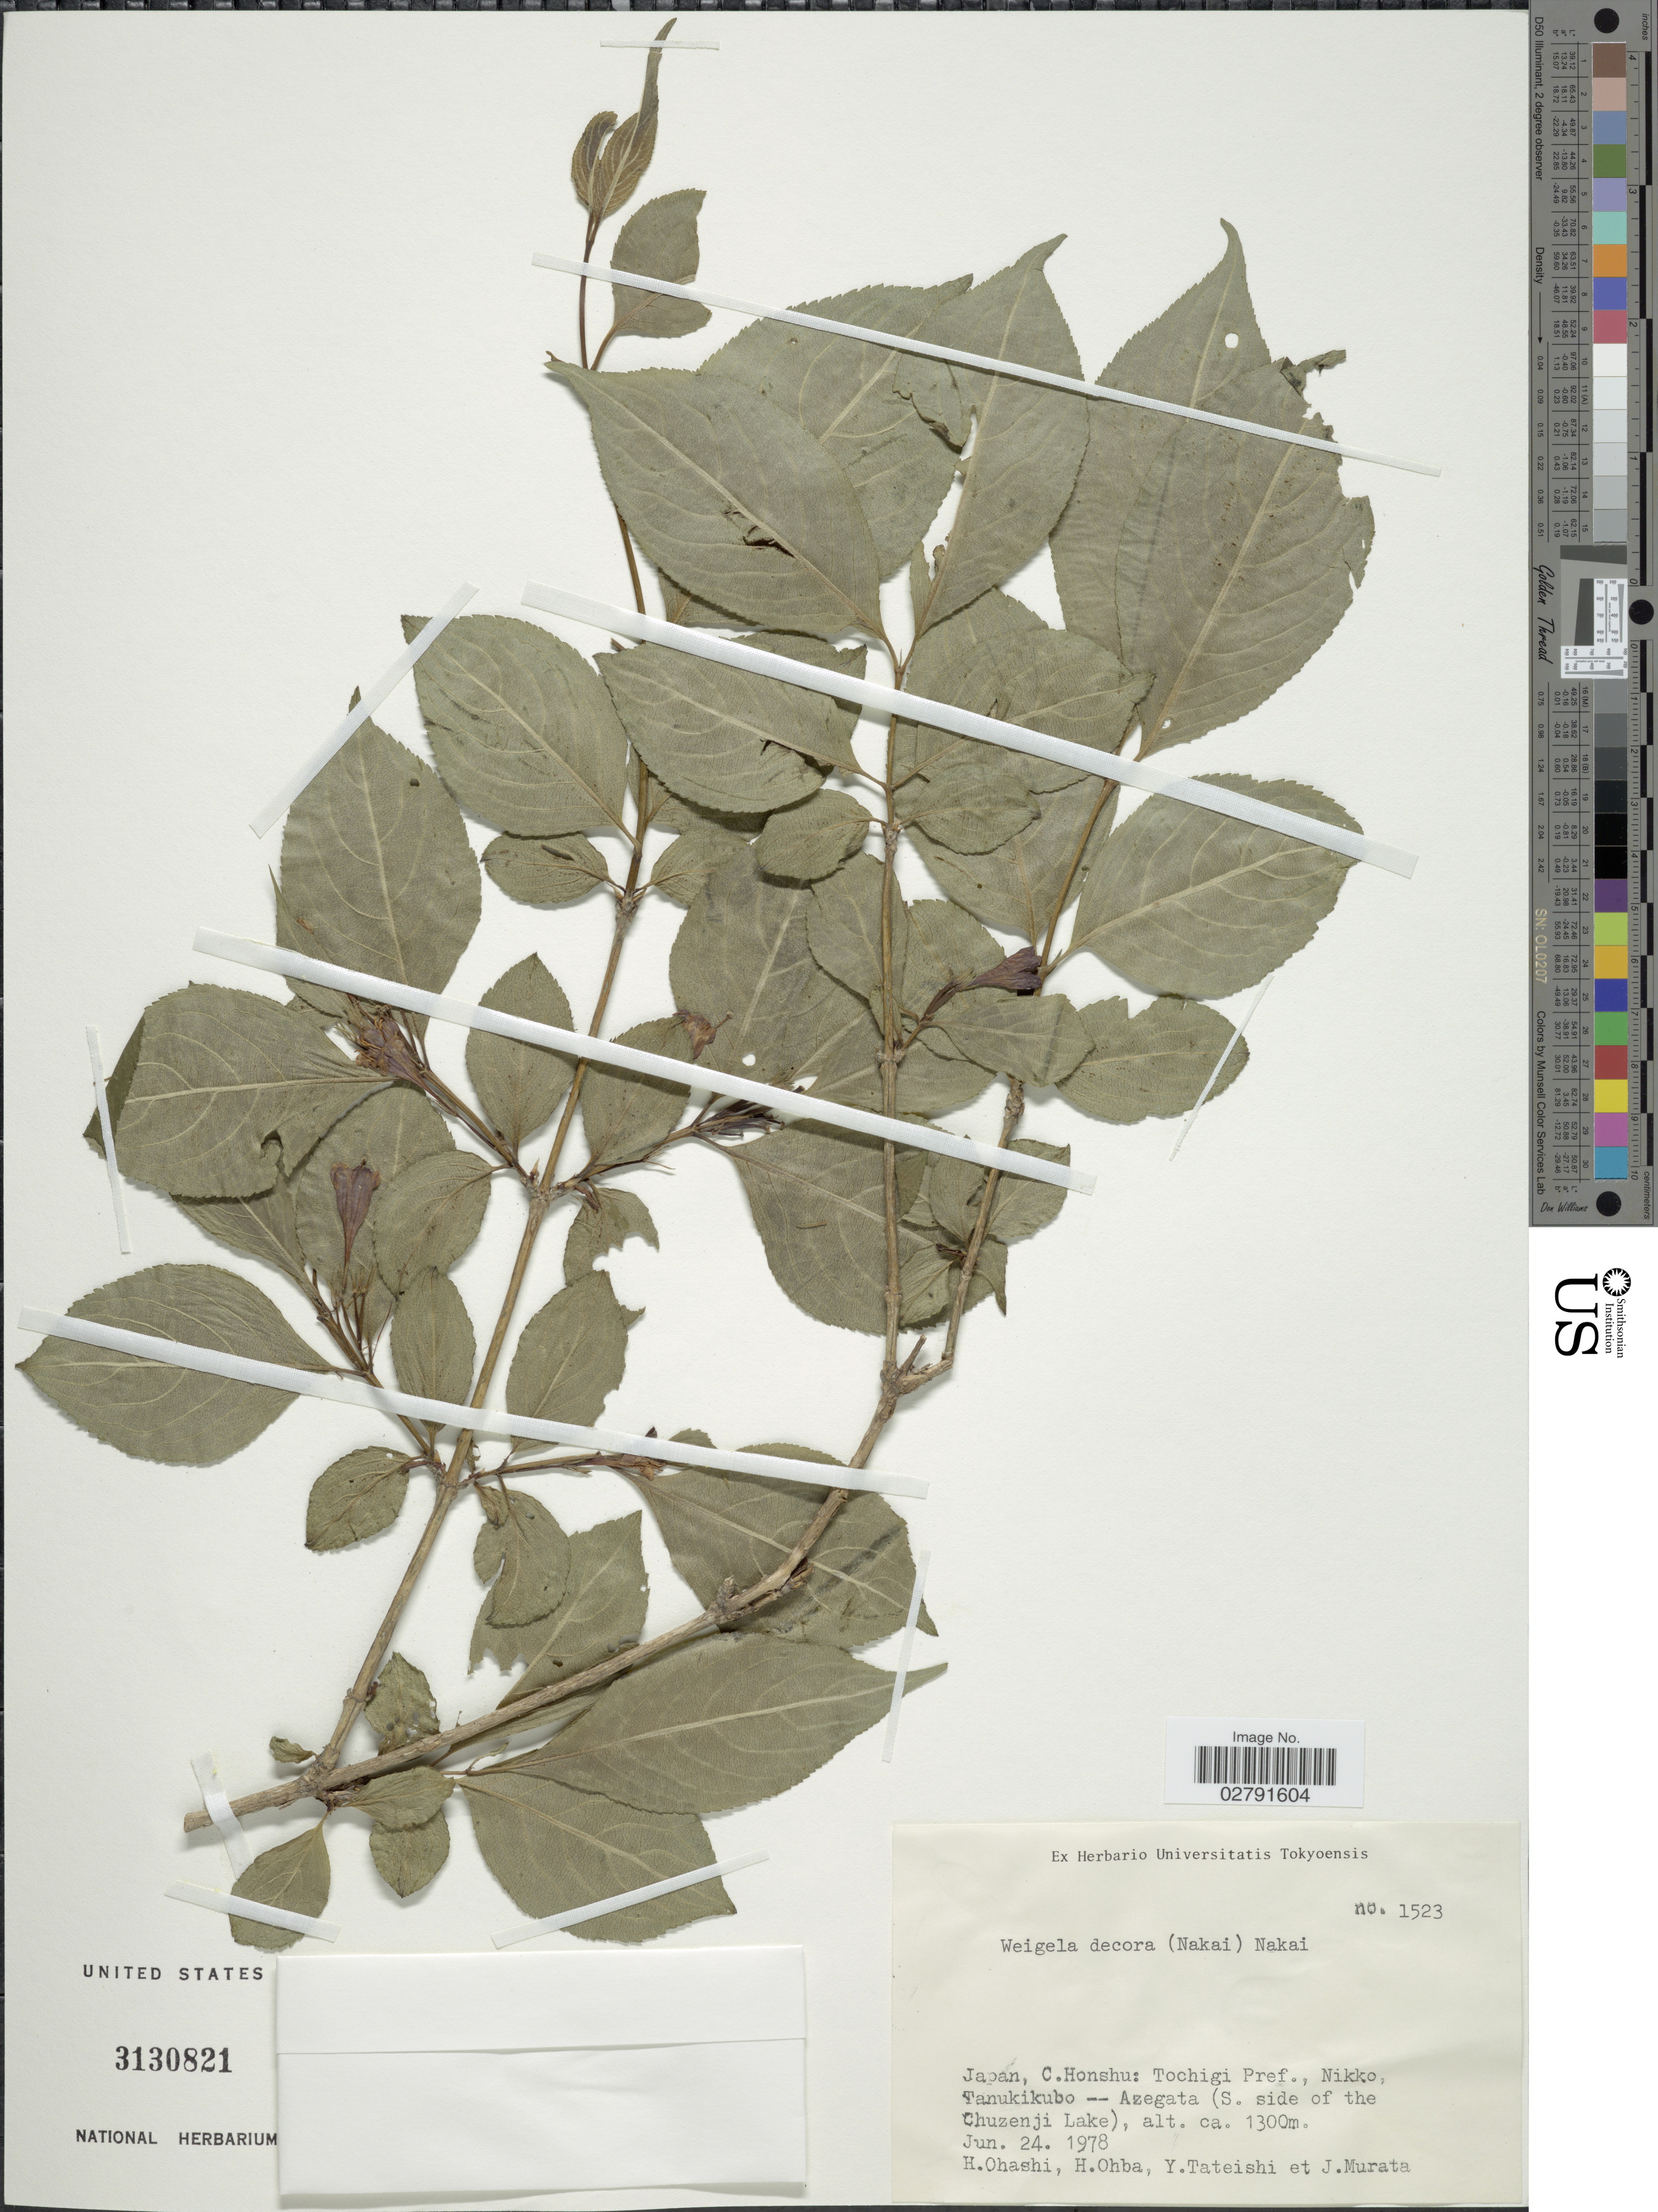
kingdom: Plantae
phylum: Tracheophyta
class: Magnoliopsida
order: Dipsacales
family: Caprifoliaceae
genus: Diervilla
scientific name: Diervilla decora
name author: Nakai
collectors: H. Ohashi, H. Ohba, Y. Tateishi & J. Murata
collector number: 1523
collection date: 1978-06-24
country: Japan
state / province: Totigi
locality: C. Honshu: Tochigi Pref., Nikko, Tanukikubo - Azegata (S. side of the Chuzenji Lake).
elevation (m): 1300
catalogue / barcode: US 3130821